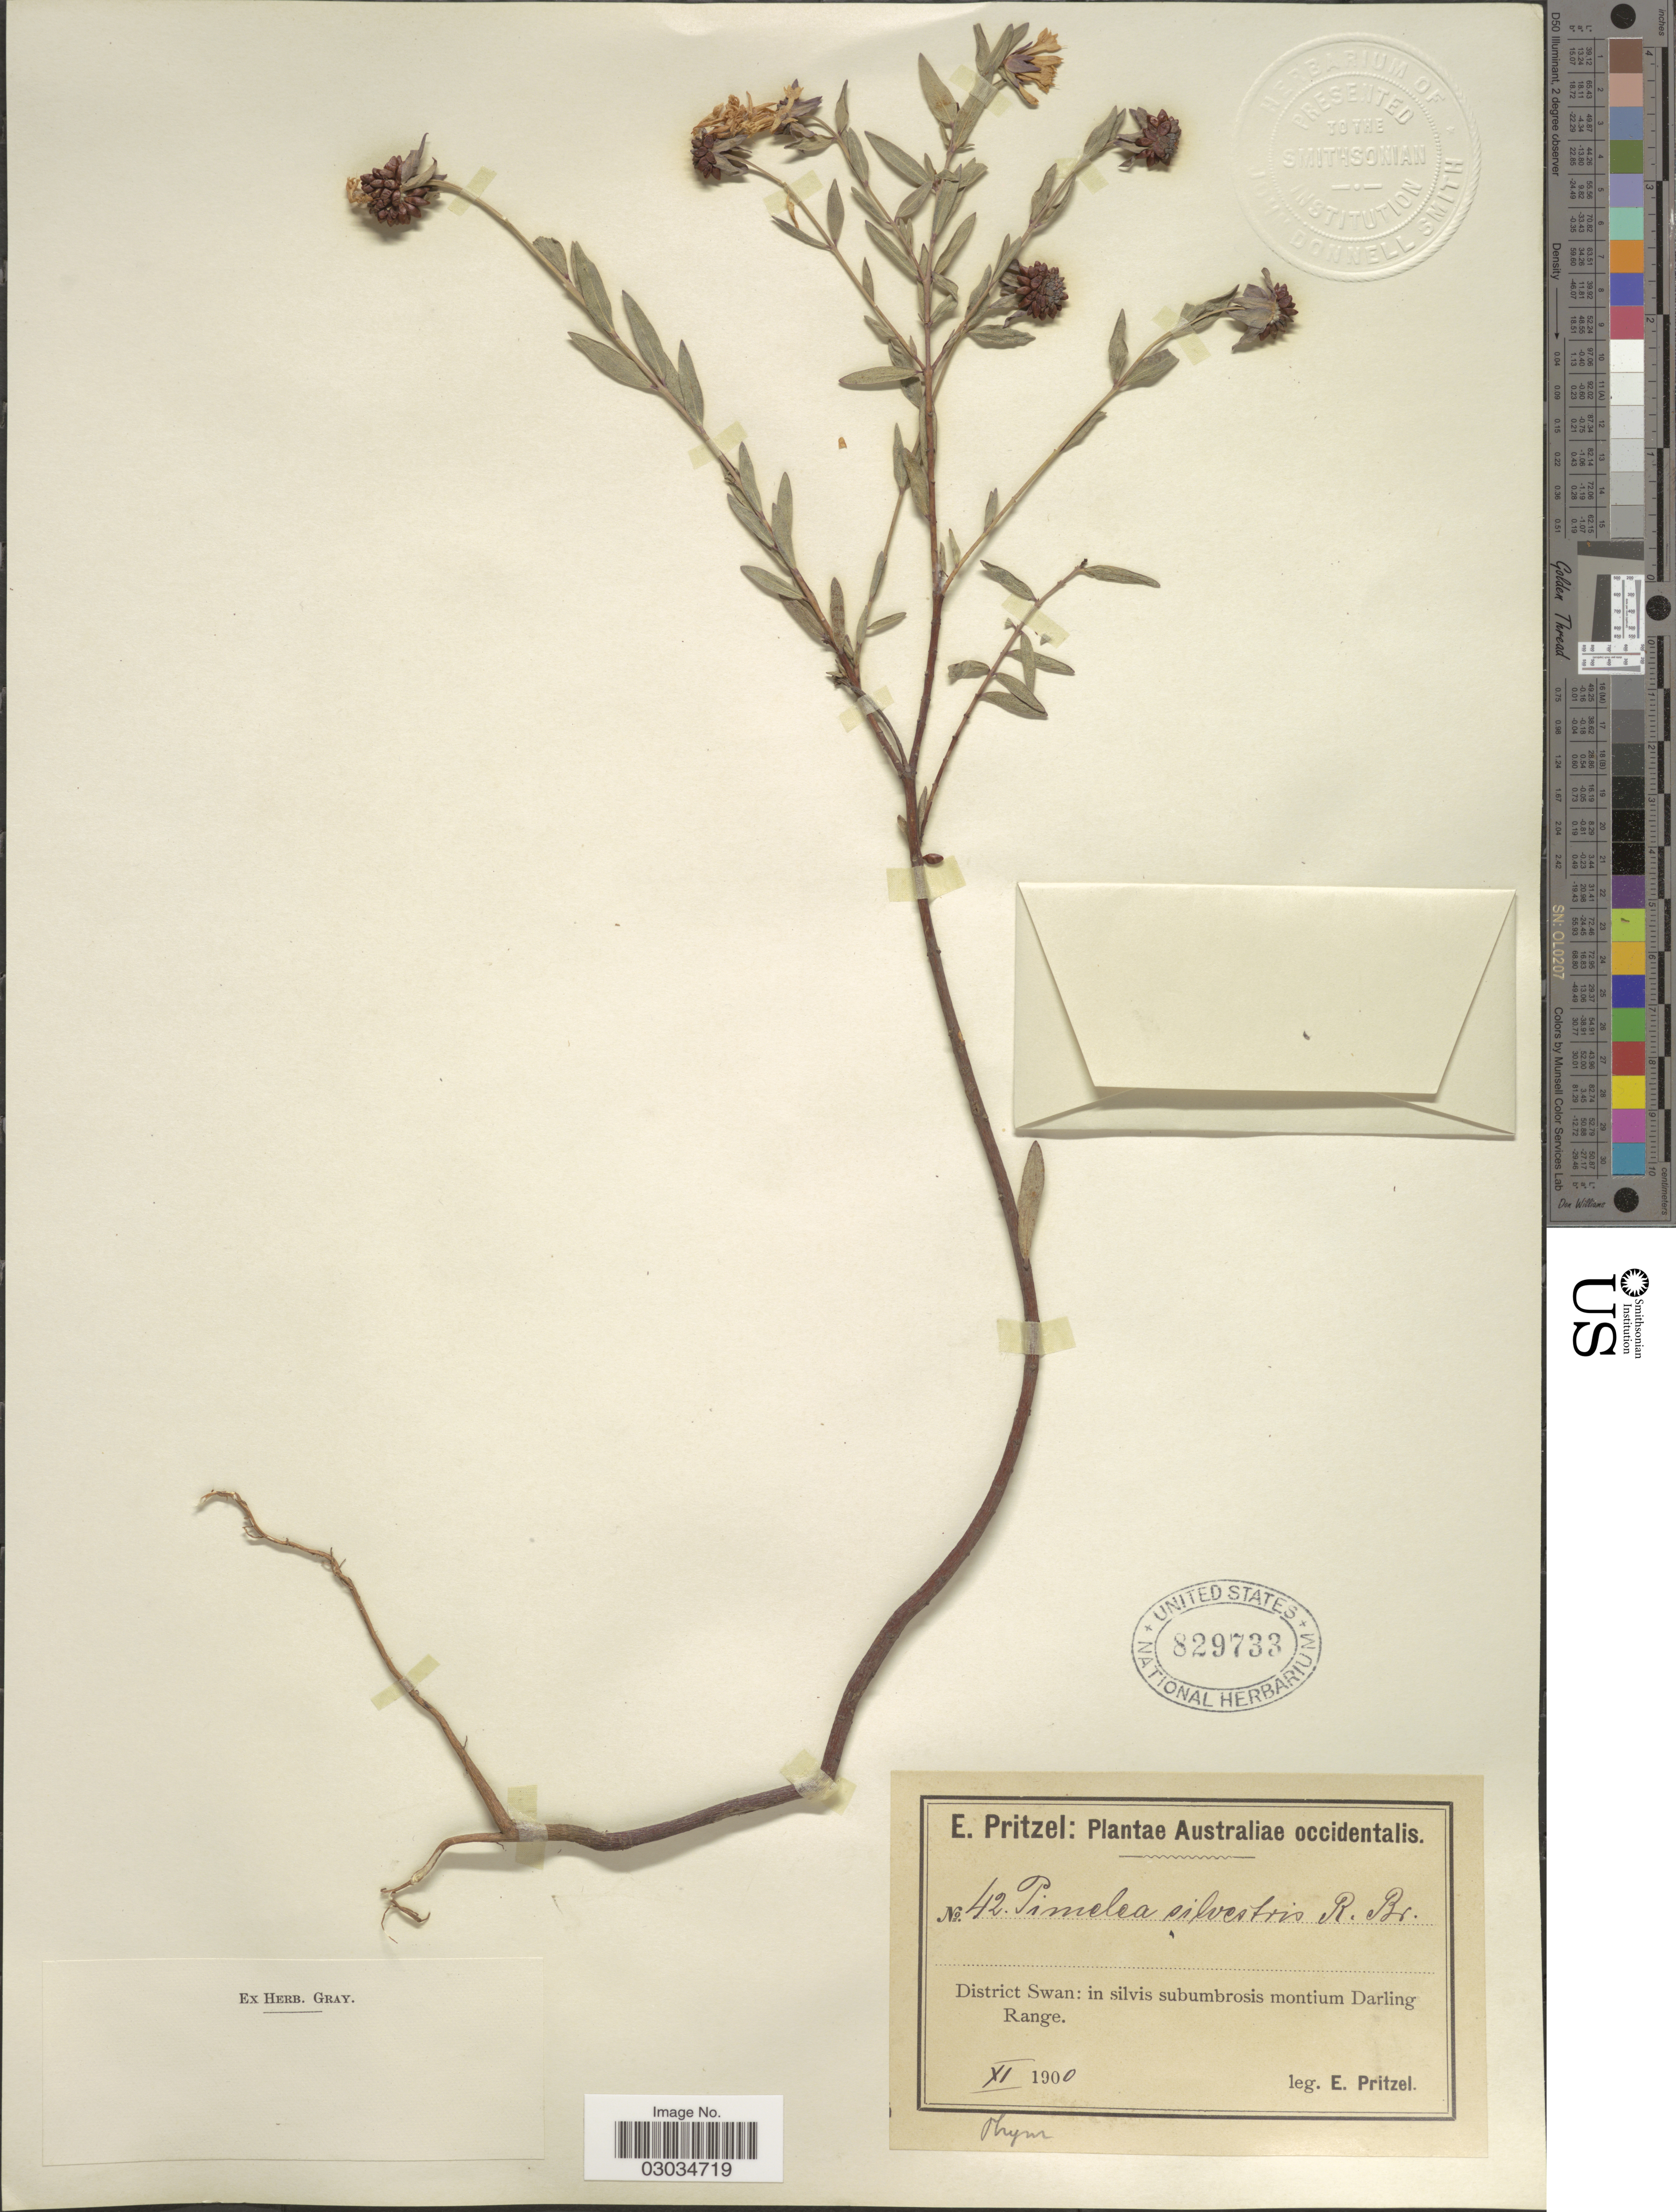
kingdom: Plantae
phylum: Tracheophyta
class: Magnoliopsida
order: Malvales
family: Thymelaeaceae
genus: Pimelea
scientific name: Pimelea sylvestris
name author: R. Br.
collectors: E. G. Pritzel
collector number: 42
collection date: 1900-11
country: Australia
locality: District Swan: in silvis subumbrosis montium Darling Range.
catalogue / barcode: US 829733